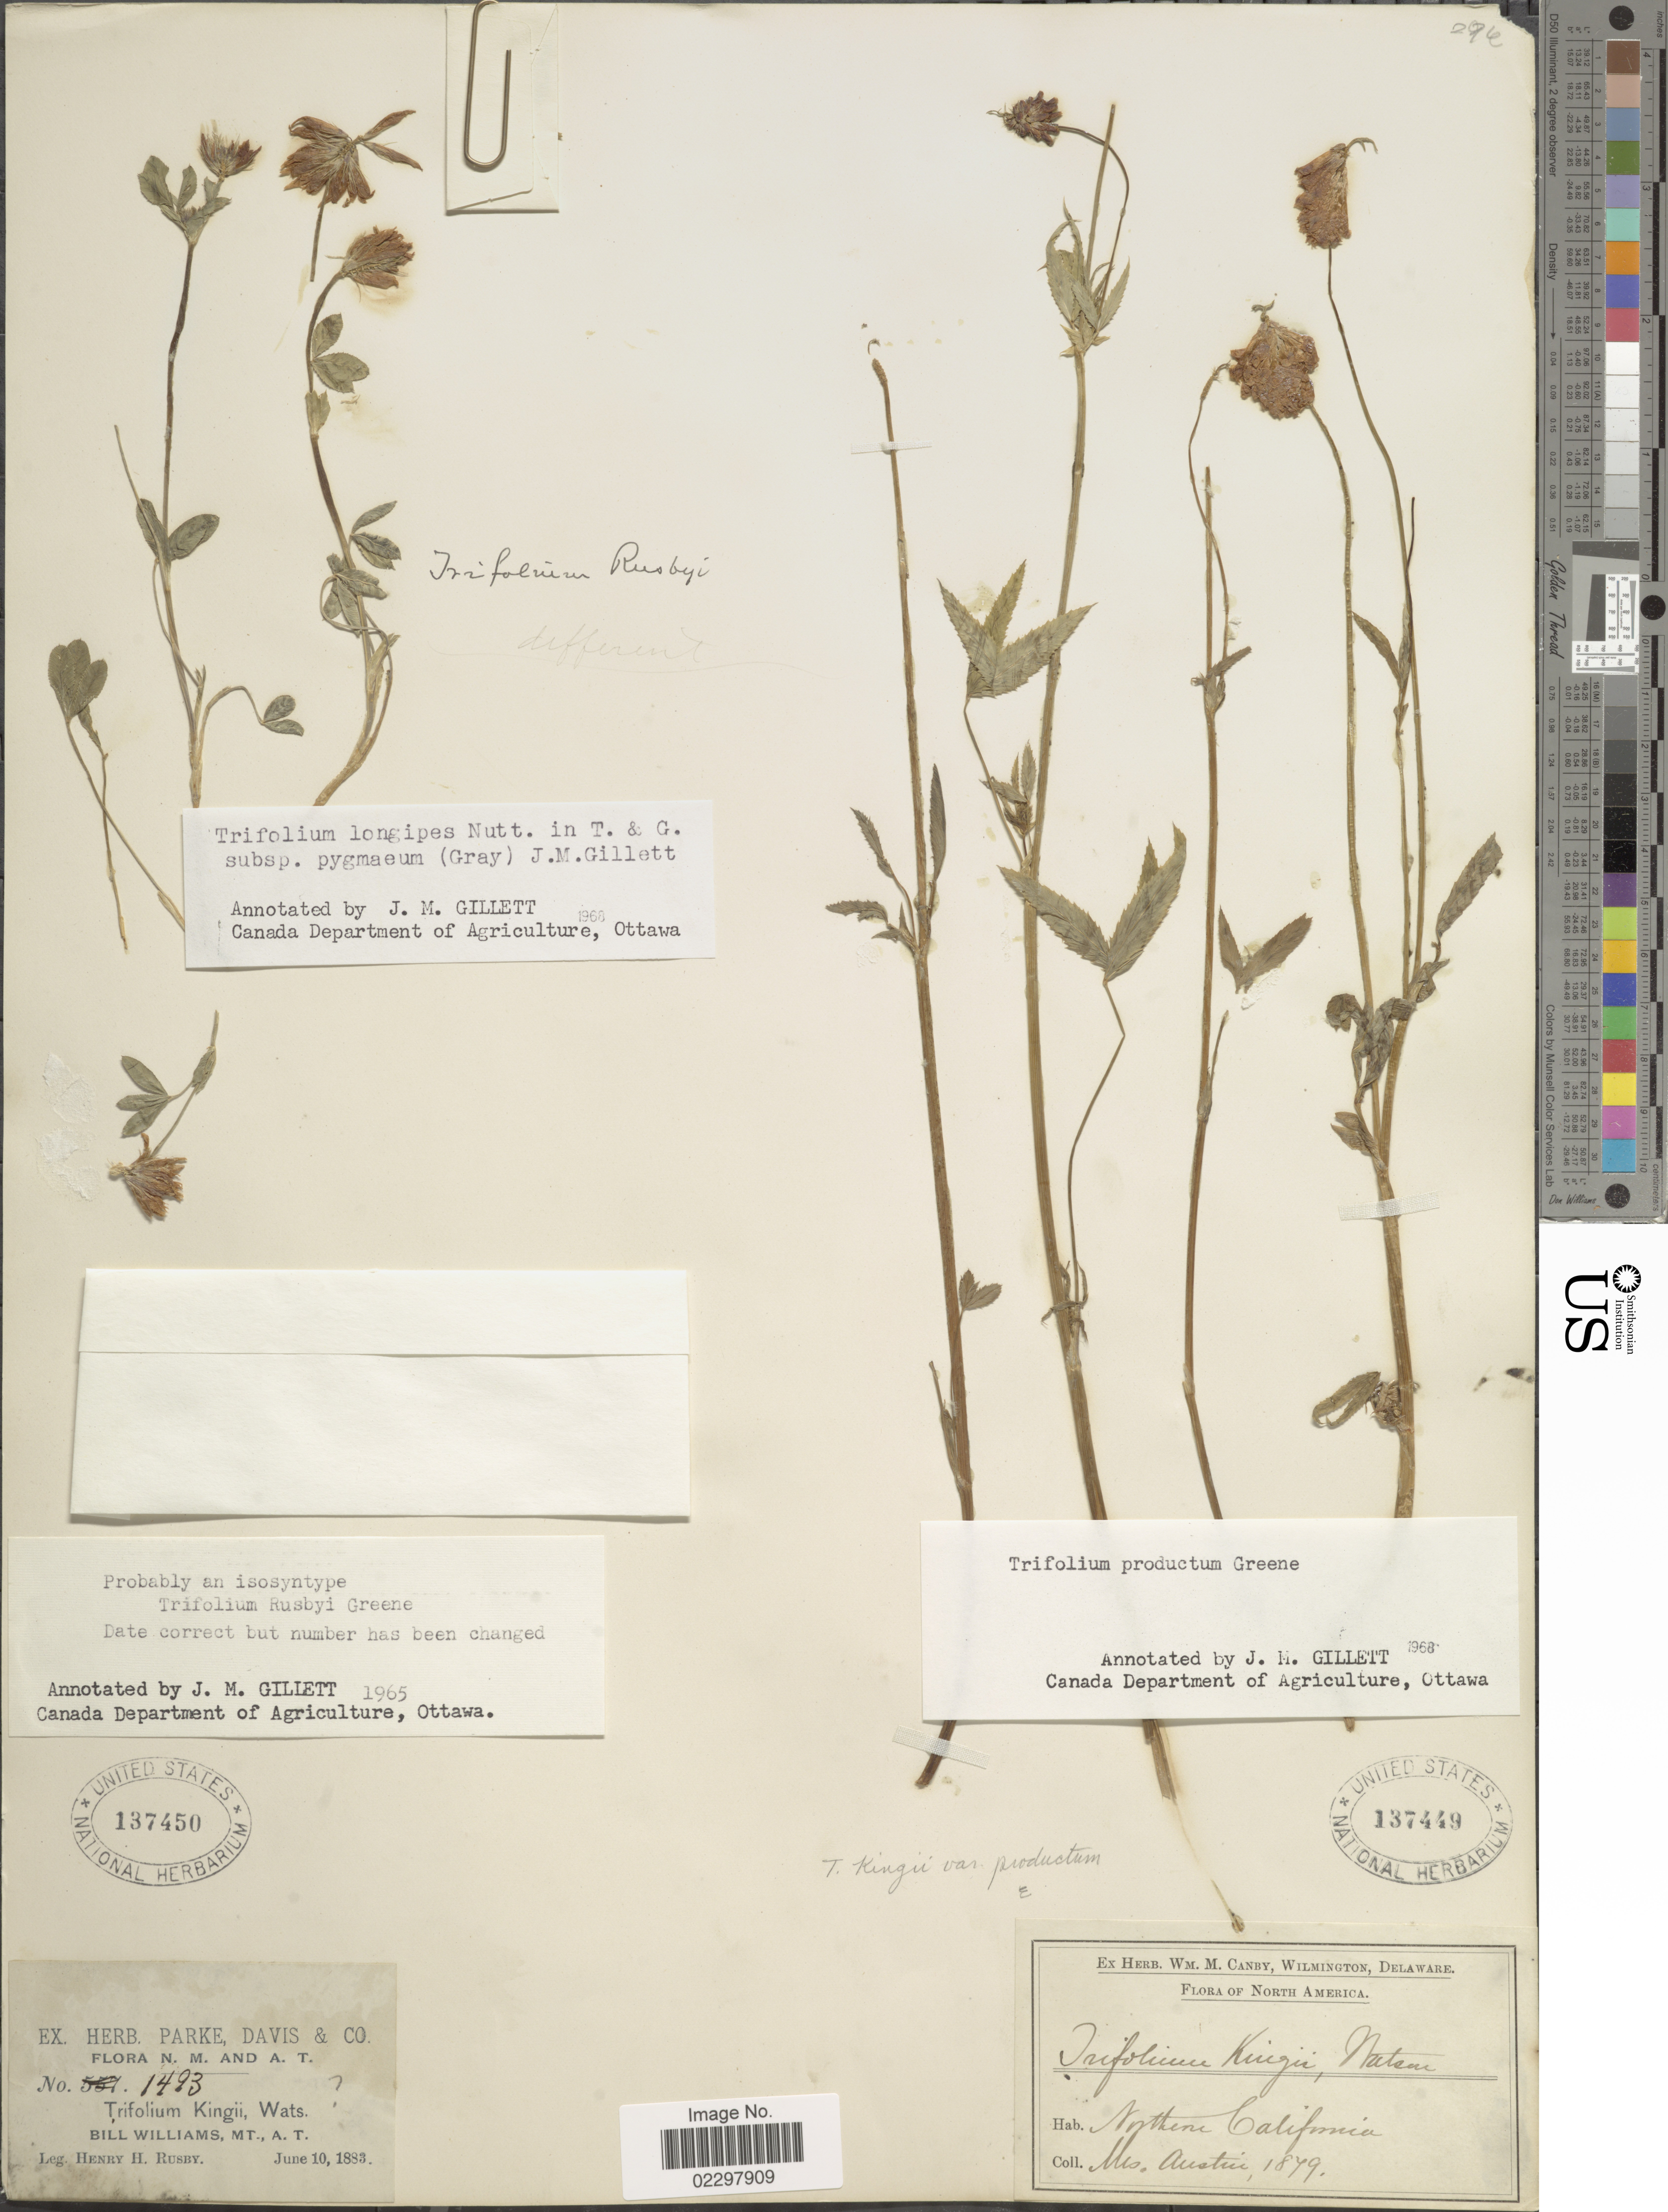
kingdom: Plantae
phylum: Tracheophyta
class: Magnoliopsida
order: Fabales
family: Fabaceae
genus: Trifolium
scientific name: Trifolium productum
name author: Greene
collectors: Austin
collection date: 1879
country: United States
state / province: California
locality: Northern California.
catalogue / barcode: US 137449-2